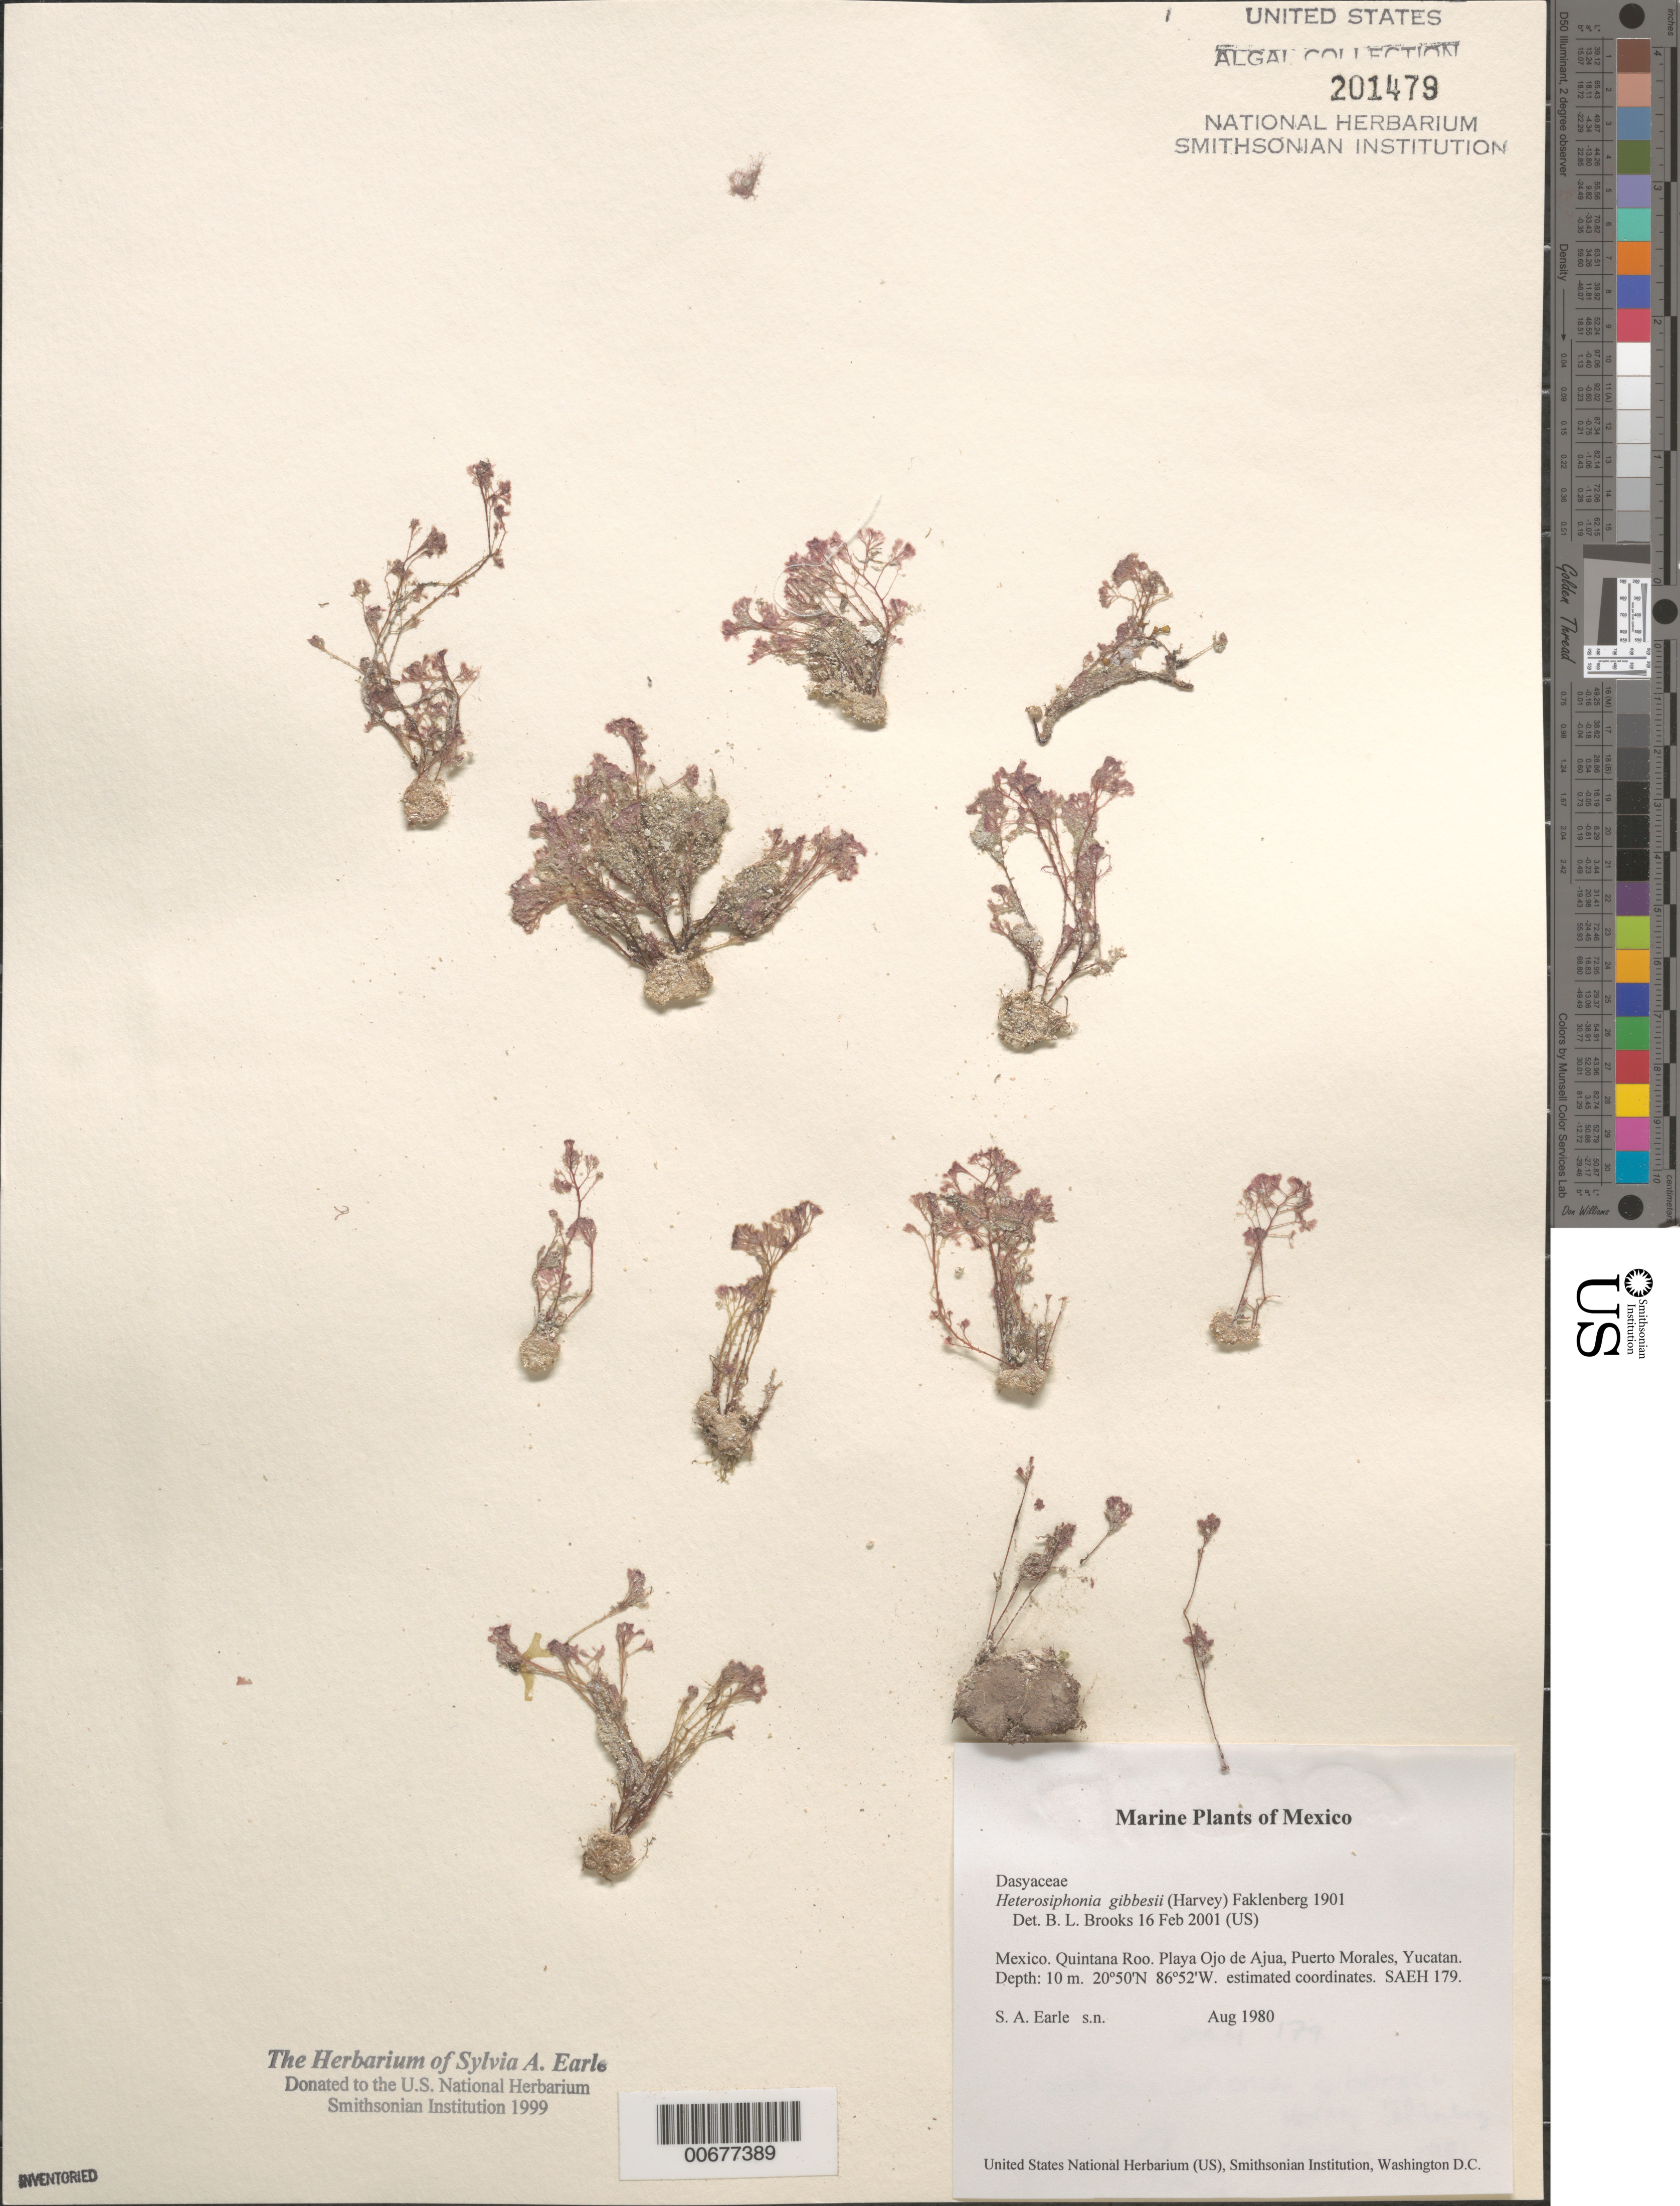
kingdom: Plantae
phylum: Rhodophyta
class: Florideophyceae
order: Ceramiales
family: Dasyaceae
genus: Heterosiphonia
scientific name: Heterosiphonia gibbesii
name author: (Harv.)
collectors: S. A. Earle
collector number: SAEH 179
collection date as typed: Aug 1980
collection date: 1980-08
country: Mexico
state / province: Quintana Roo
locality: Playa Ojo de Agua, Puerto Morales, Yucatan Peninsula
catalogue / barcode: US 201479